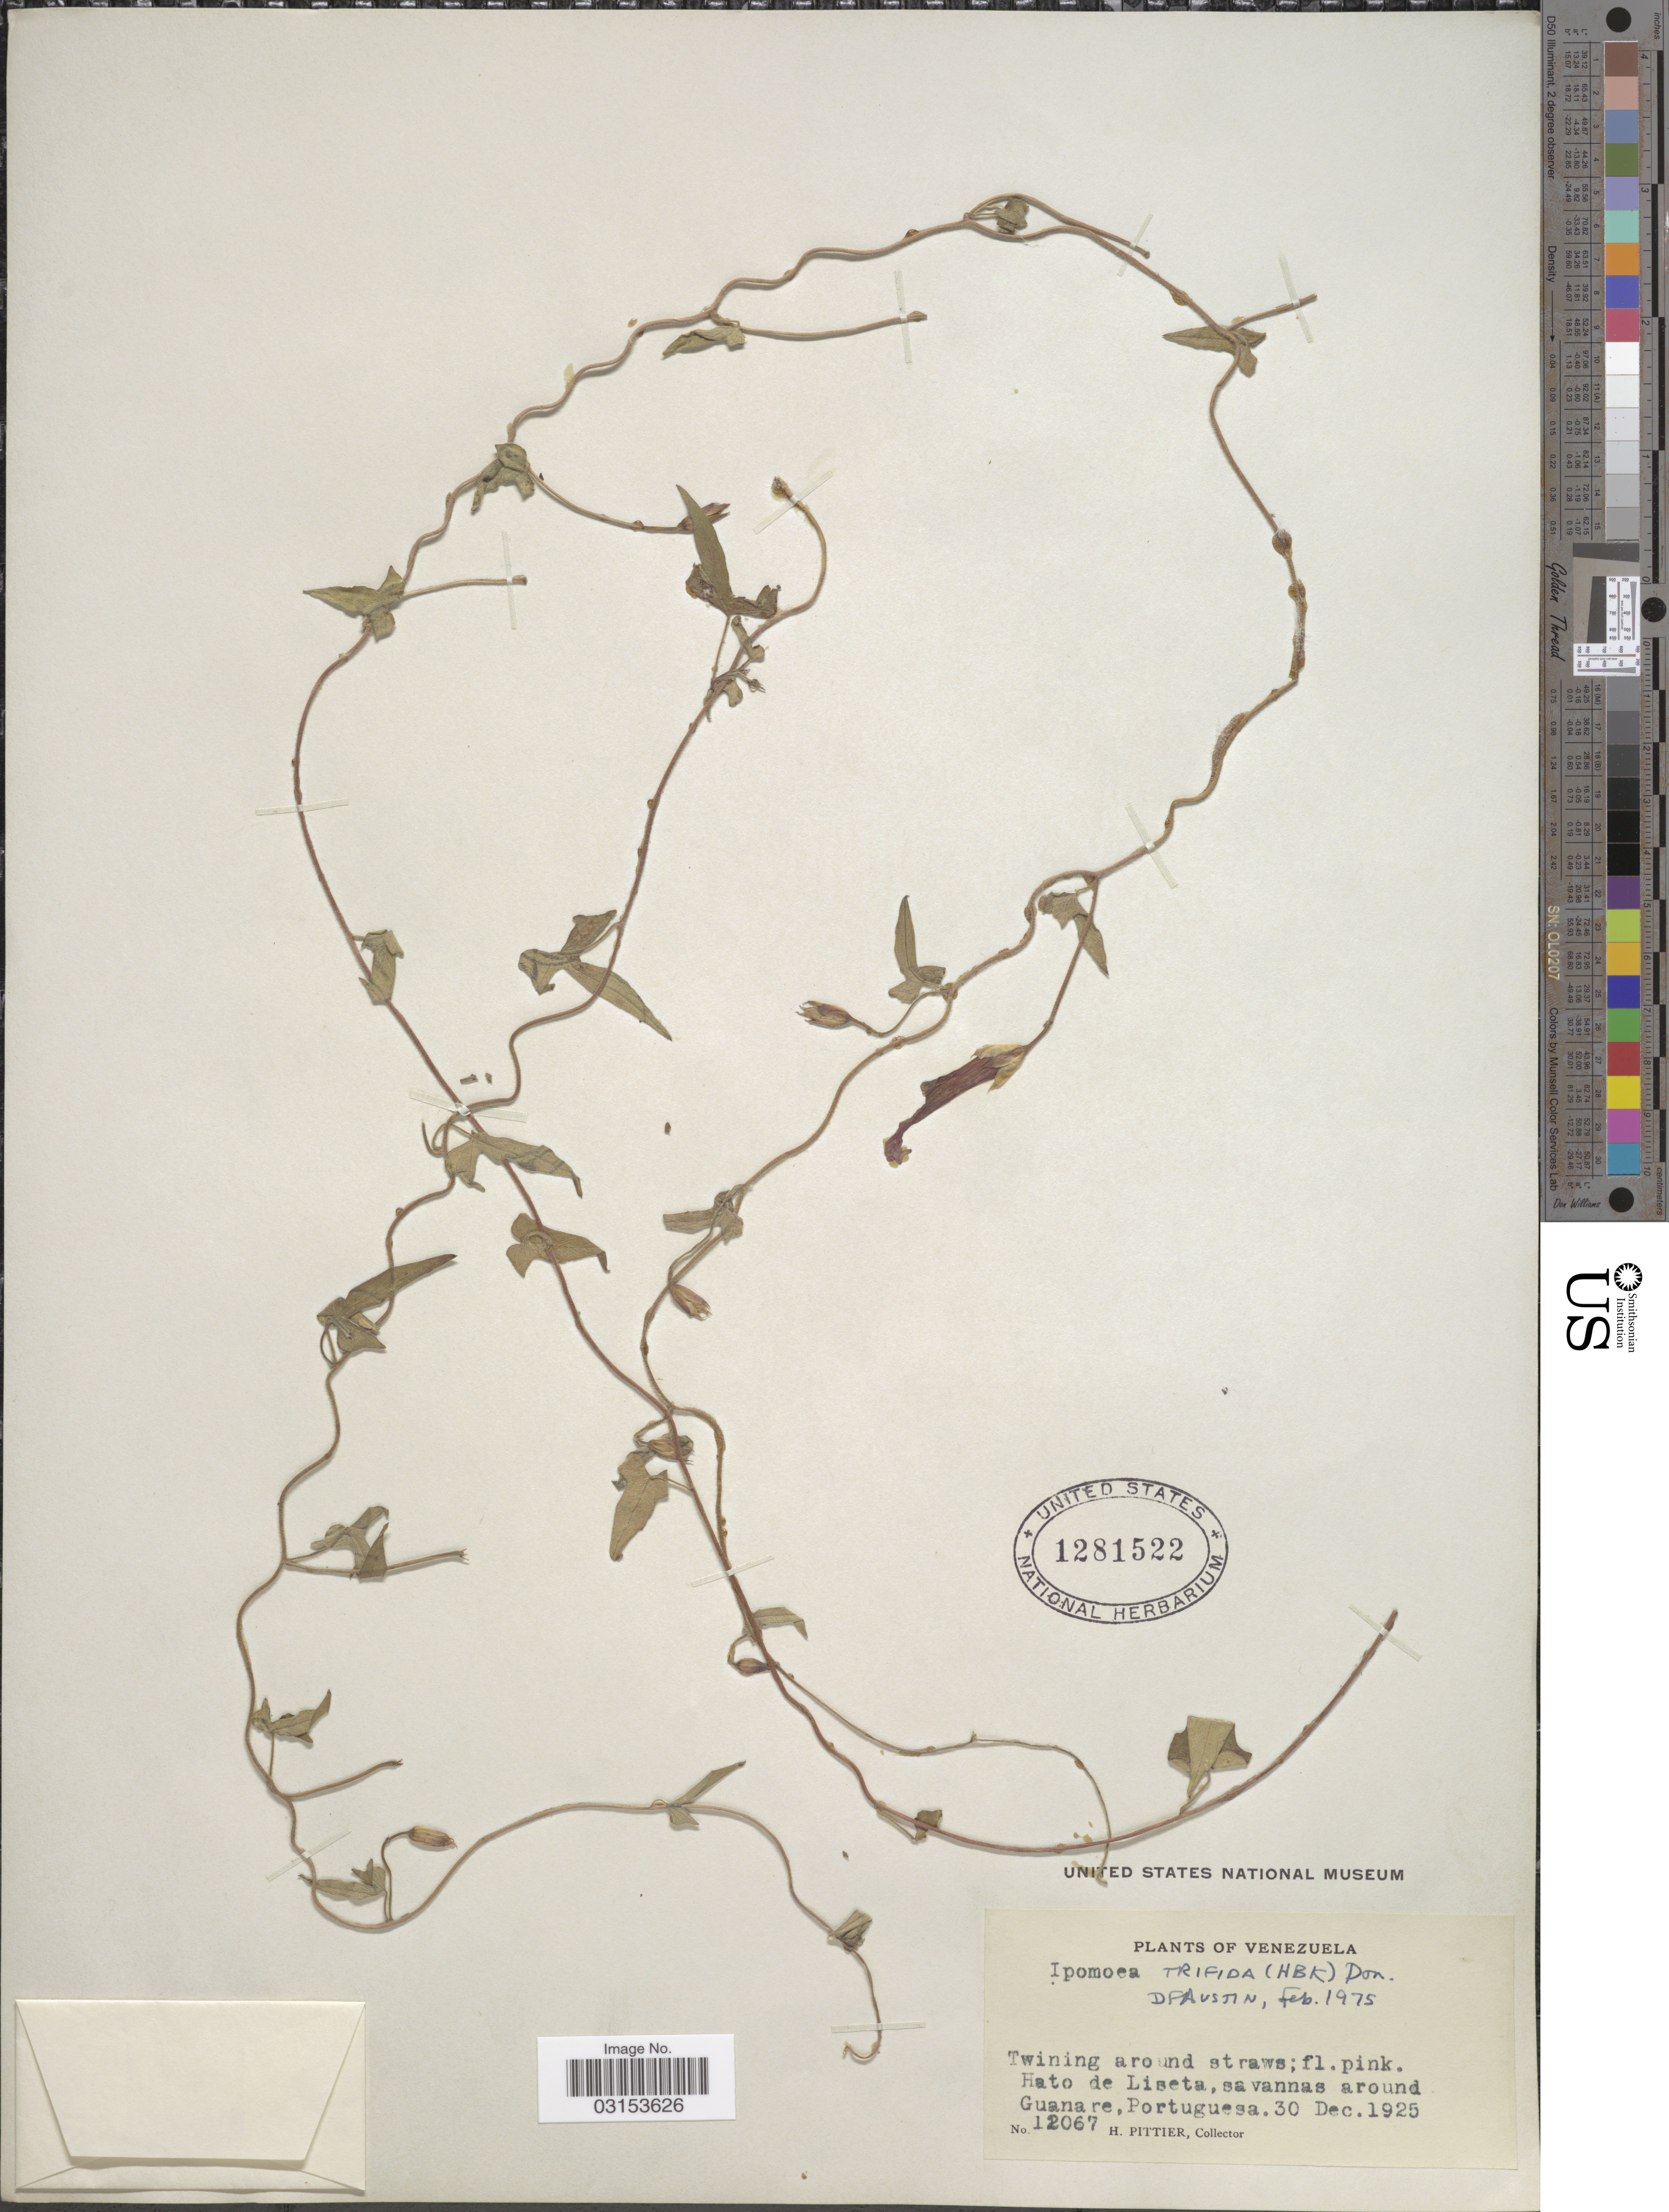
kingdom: Plantae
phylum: Tracheophyta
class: Magnoliopsida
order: Solanales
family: Convolvulaceae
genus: Ipomoea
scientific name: Ipomoea trifida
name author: (Kunth) G. Don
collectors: H. F. Pittier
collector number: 12067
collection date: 1925-12-30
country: Venezuela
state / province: Portuguesa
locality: Hato de Liseta, savannas around Guanare.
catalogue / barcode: US 1281522